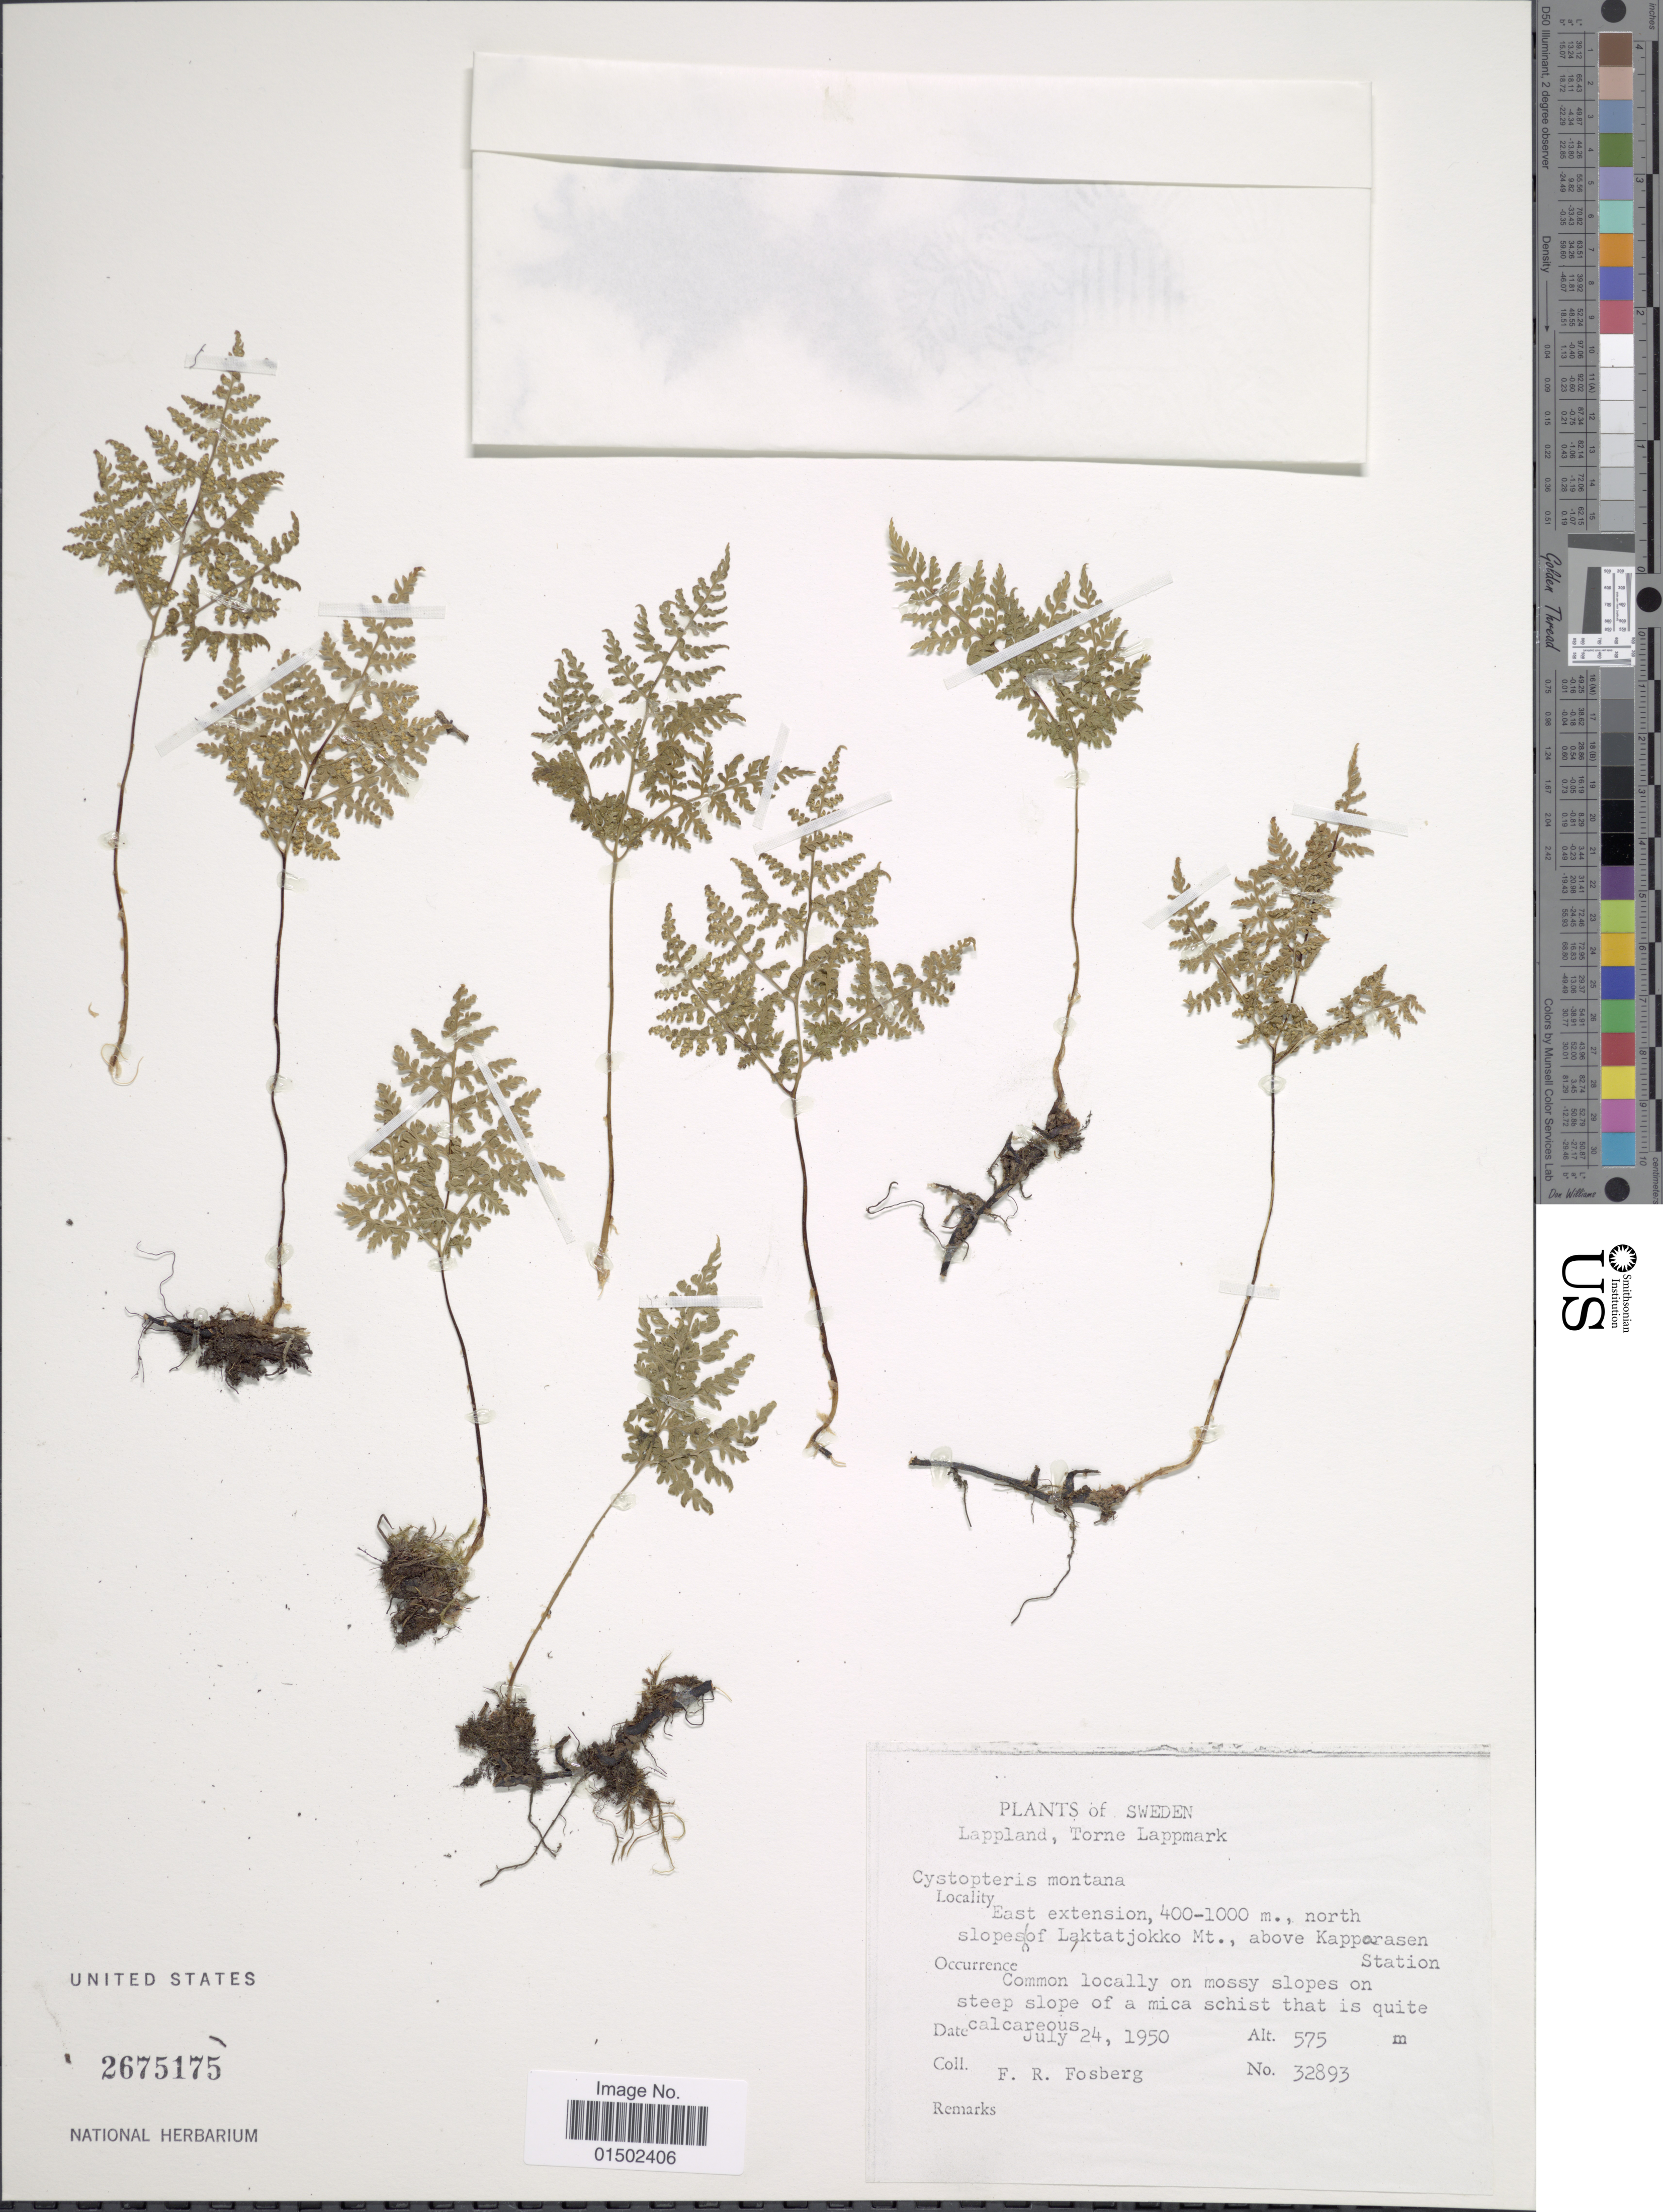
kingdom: Plantae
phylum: Tracheophyta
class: Polypodiopsida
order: Polypodiales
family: Cystopteridaceae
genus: Cystopteris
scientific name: Cystopteris montana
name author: (Lam.) Desv.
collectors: F. R. Fosberg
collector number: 32893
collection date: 1950-07-24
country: Finland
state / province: Lappi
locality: Lappland, Torne Lappmark. East extension, north slopes of Laktatjokko Mt., above Kapparasen Station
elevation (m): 575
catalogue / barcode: US 2675175